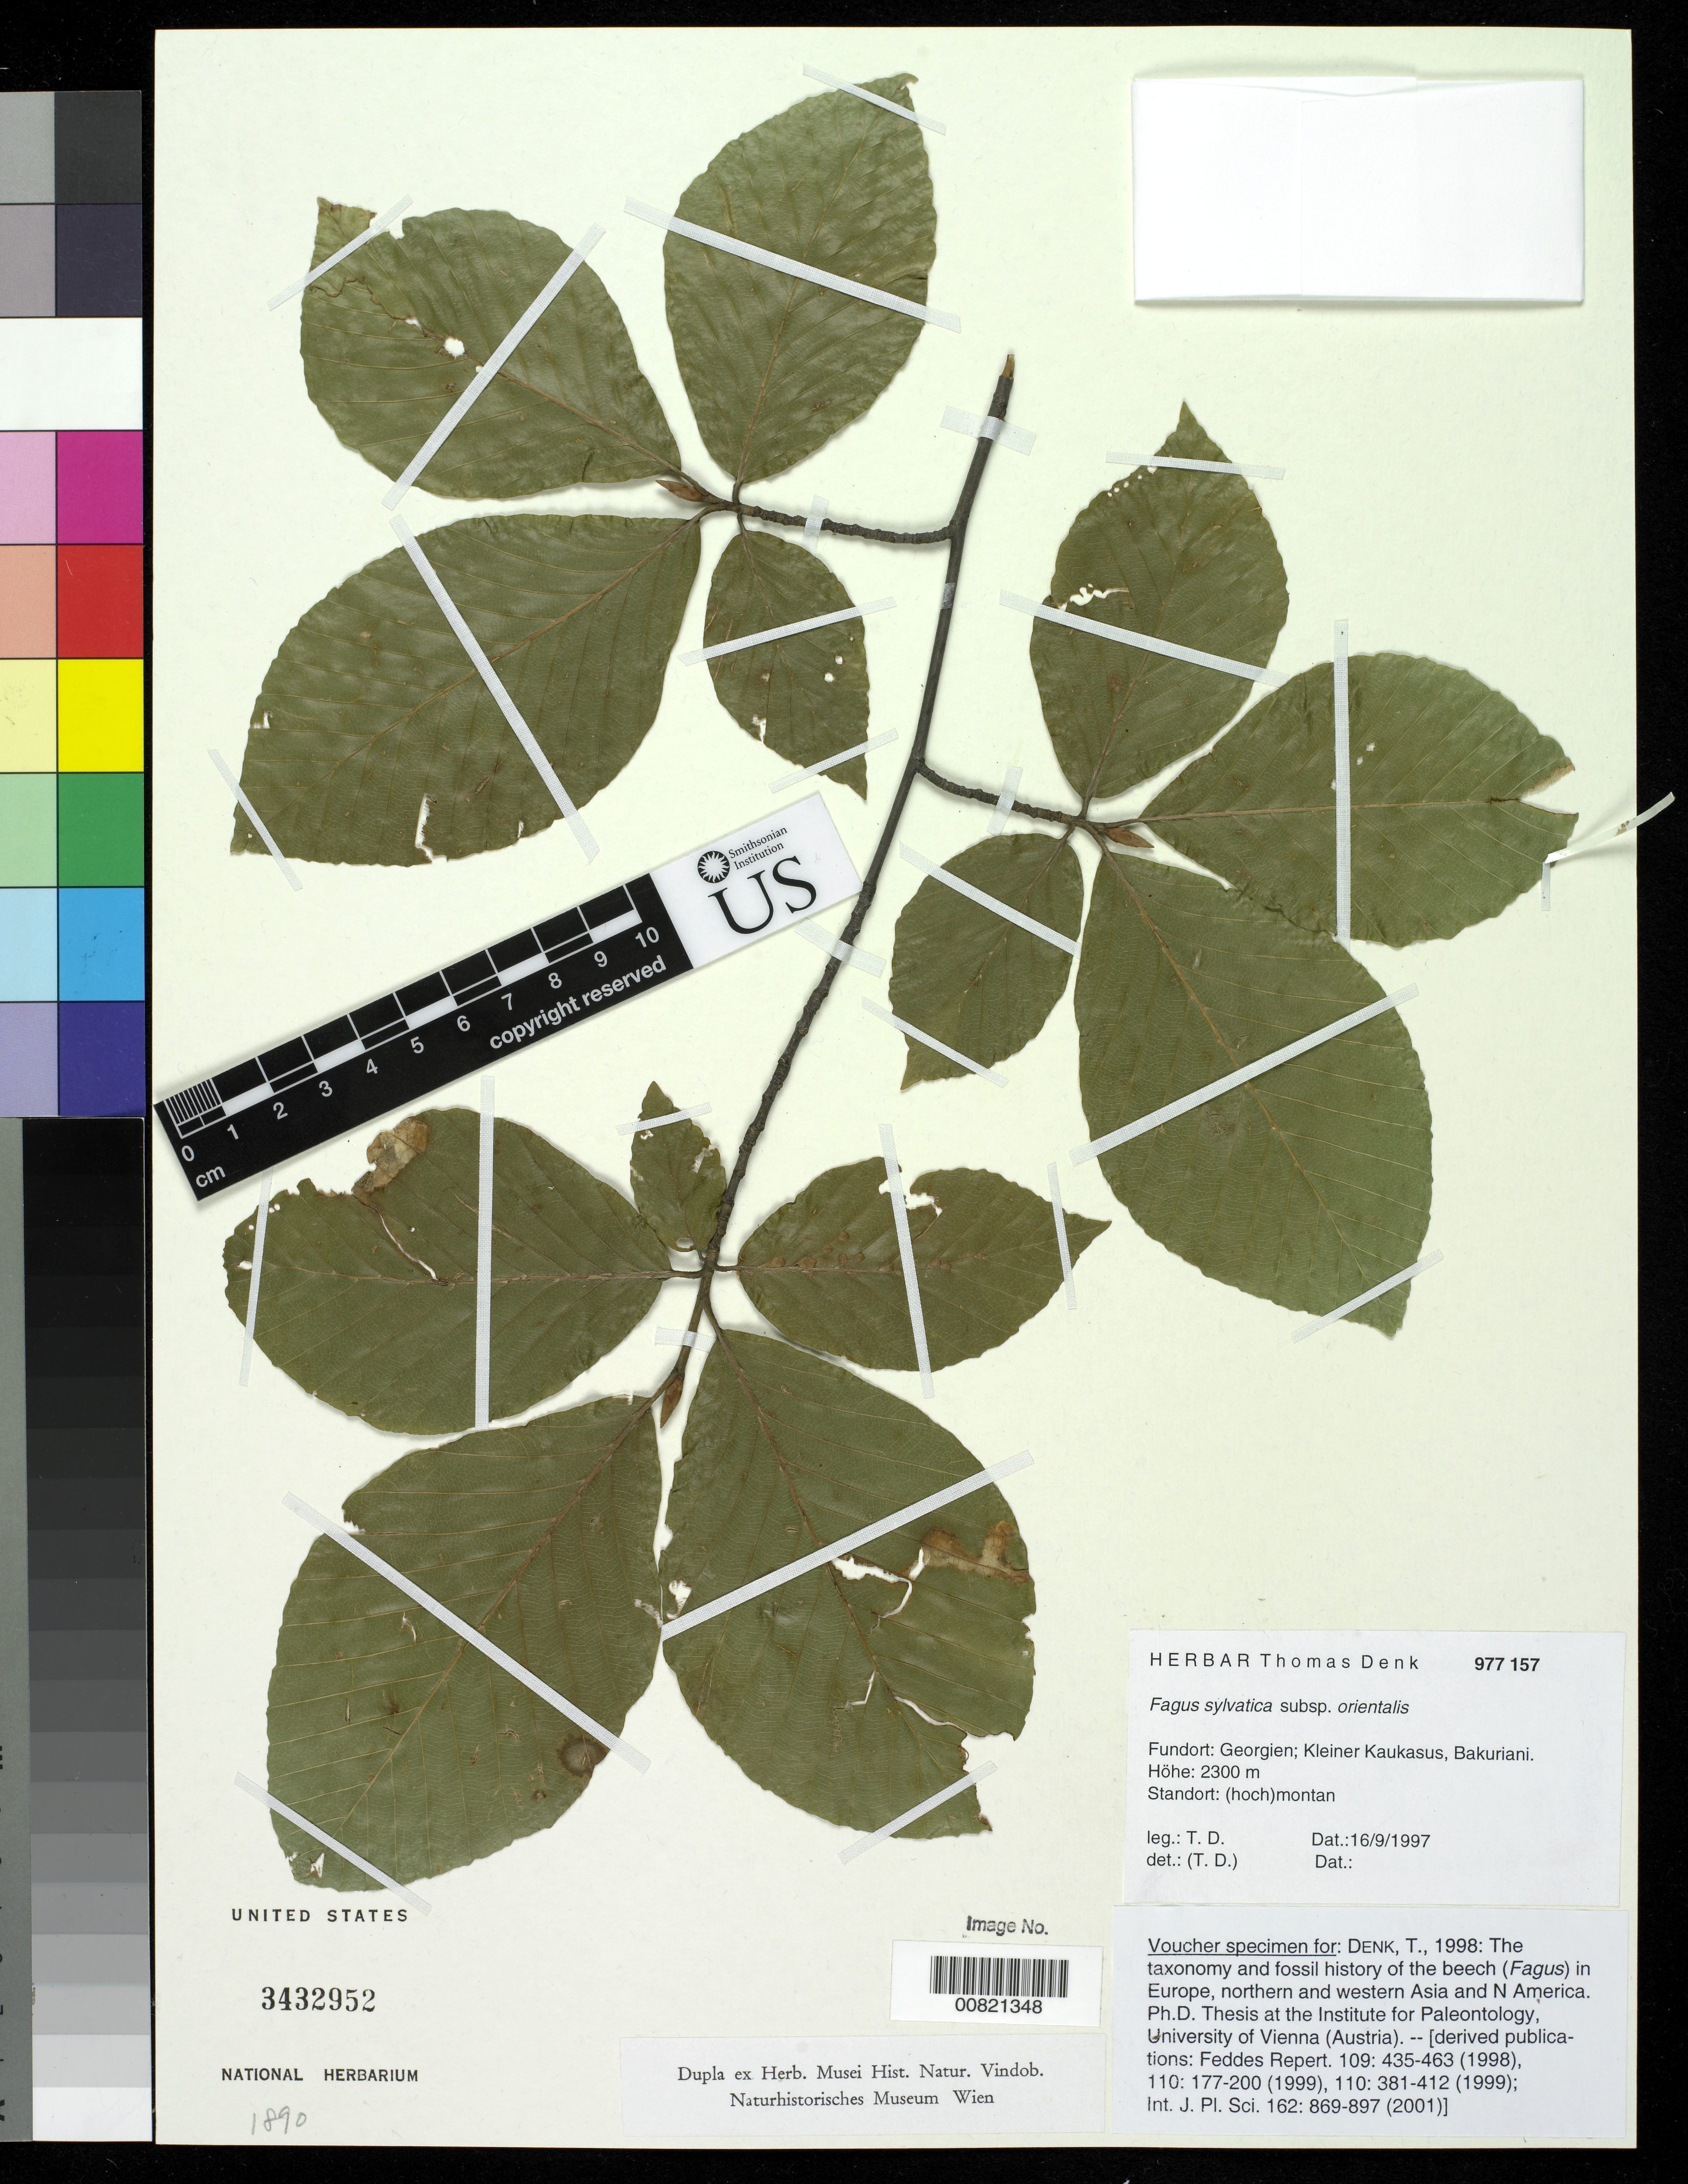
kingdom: Plantae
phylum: Tracheophyta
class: Magnoliopsida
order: Fagales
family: Fagaceae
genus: Fagus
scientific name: Fagus sylvatica subsp. orientalis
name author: L.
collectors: T. Denk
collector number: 977157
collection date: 1997-09-16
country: Georgia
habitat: High mountains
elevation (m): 2300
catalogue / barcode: US 3432952